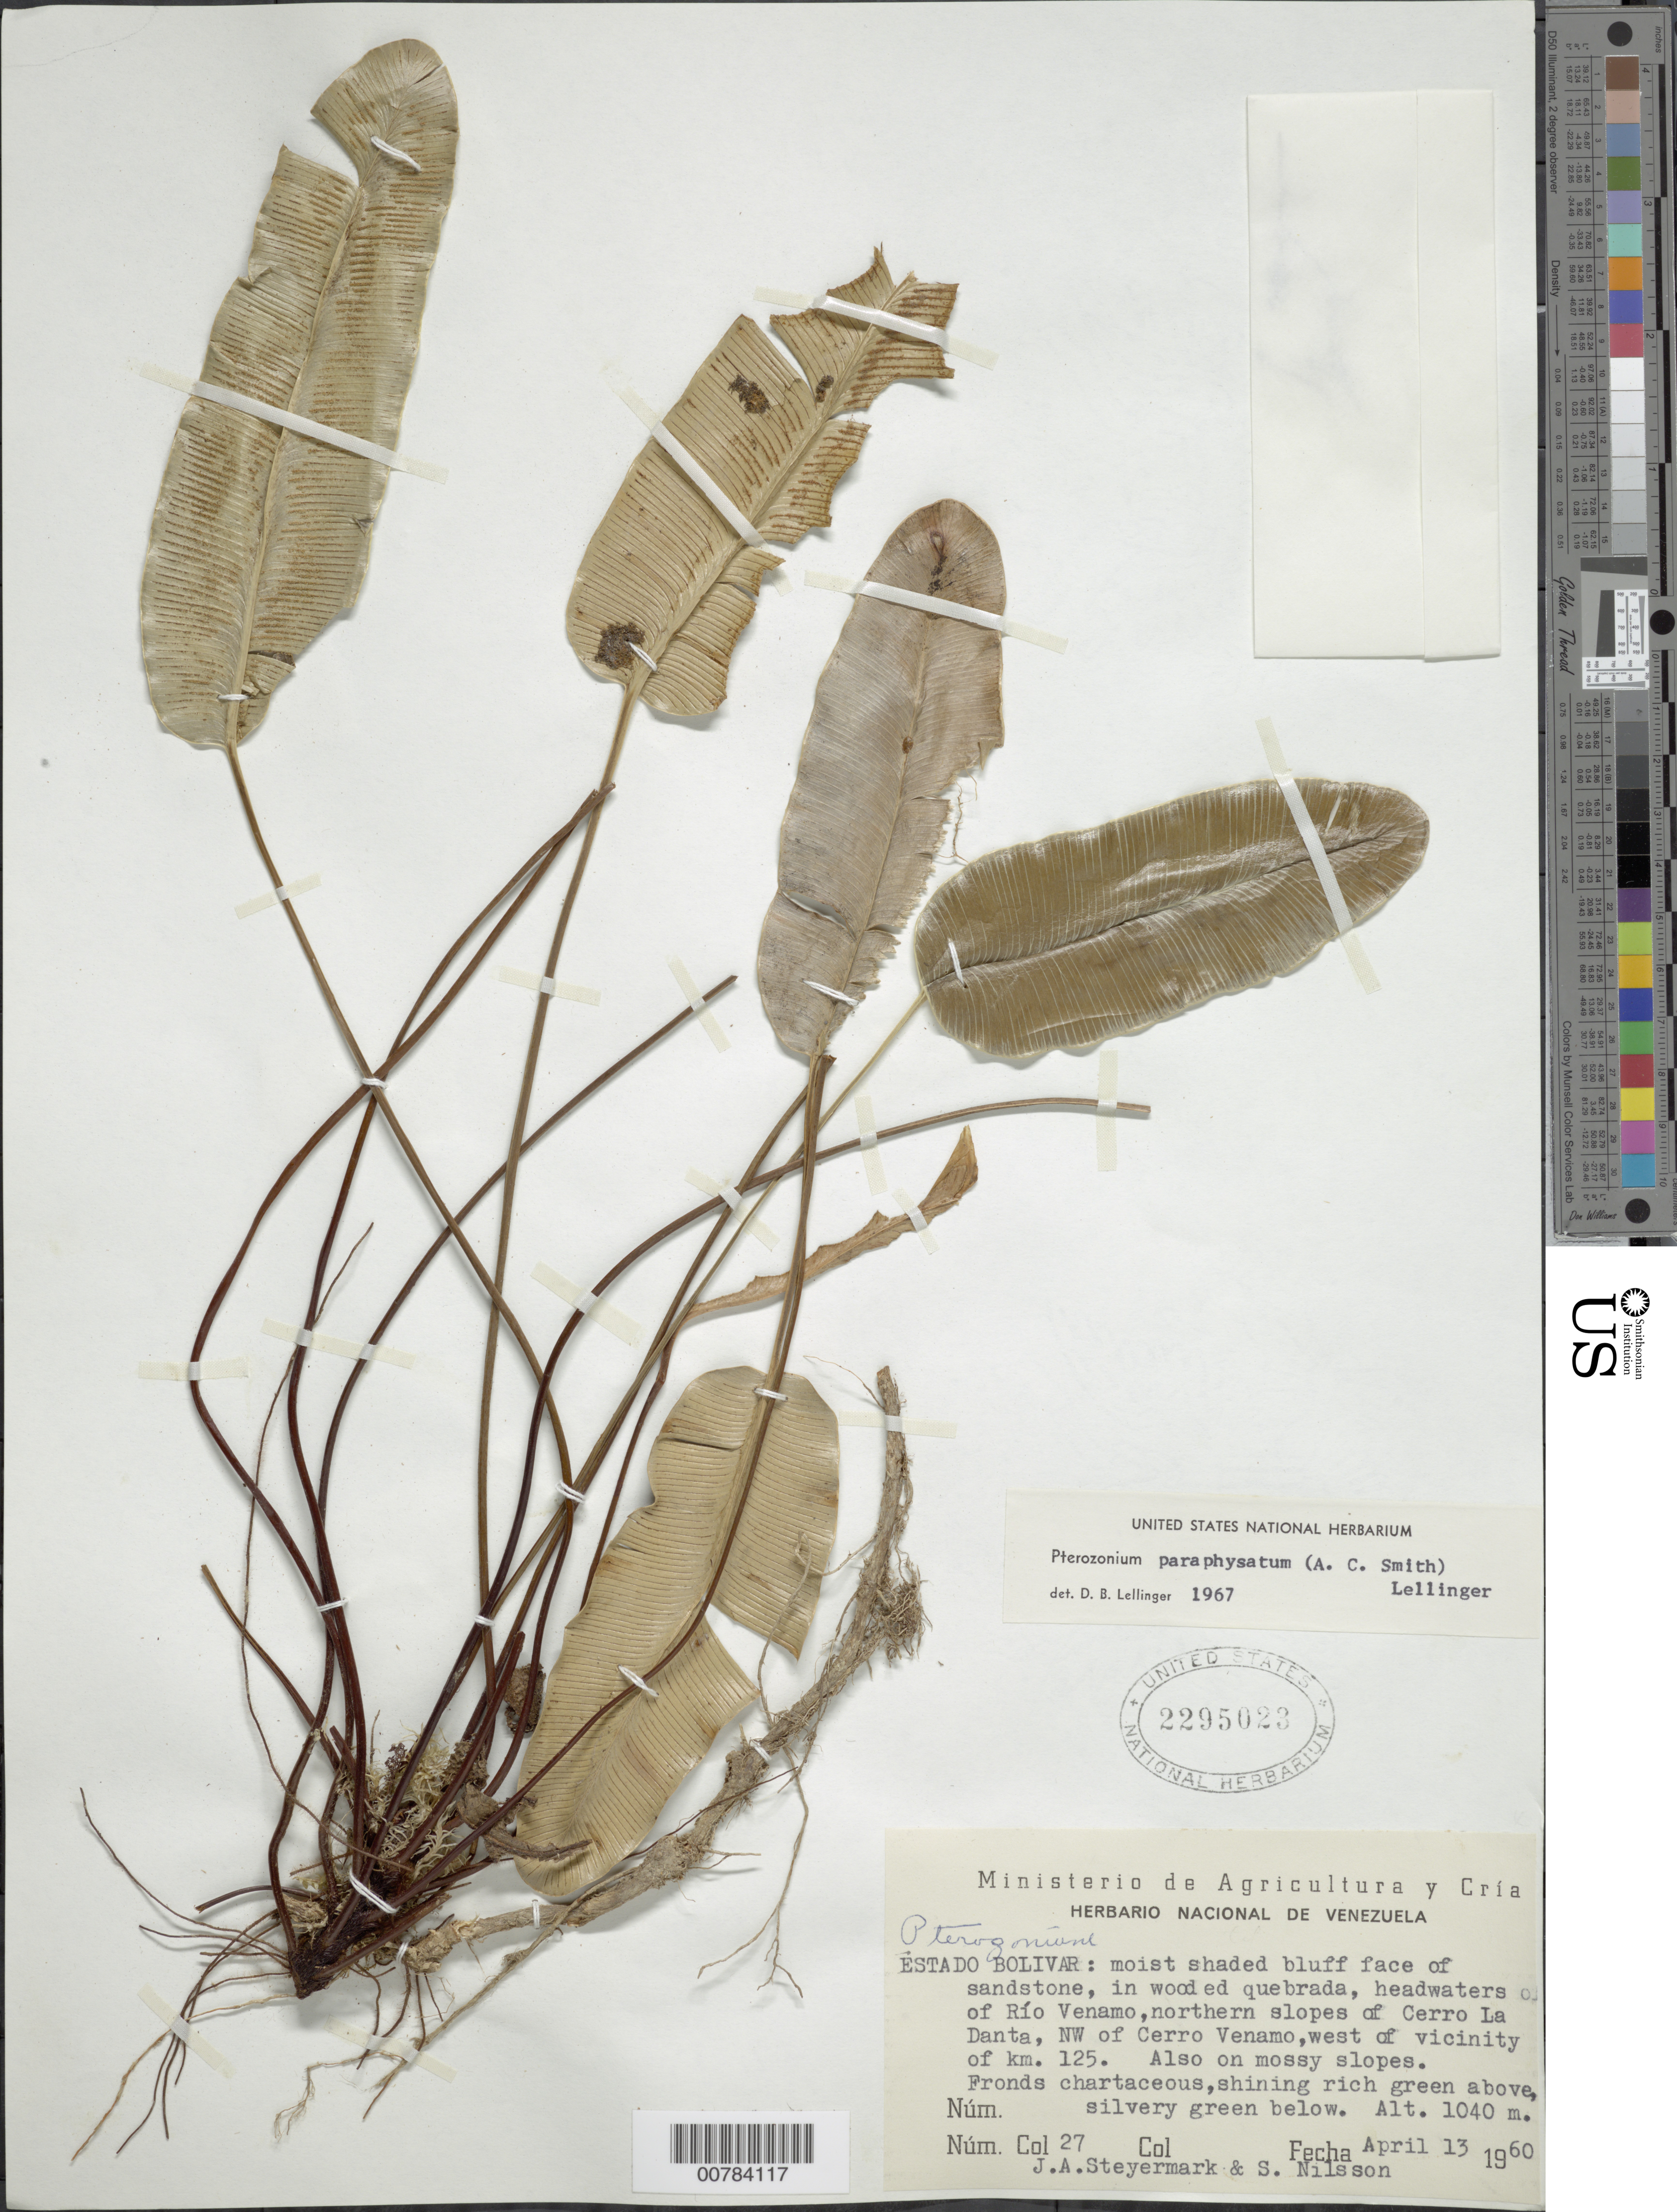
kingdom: Plantae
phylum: Tracheophyta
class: Polypodiopsida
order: Polypodiales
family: Pteridaceae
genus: Pterozonium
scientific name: Pterozonium paraphysatum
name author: (A.C. Sm.) Lellinger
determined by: Lellinger, David B., (BOT), Smithsonian Institution - National Museum of Natural History (UNITED STATES)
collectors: J. Steyermark & S. Nilsson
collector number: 60 27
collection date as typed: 13-Apr-60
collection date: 1960-04-13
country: Venezuela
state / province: Bolívar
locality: Río Venamo headwaters, W of vic of road campamento 125, on northern slopes of Cerro La Danta, NW of cerro Venamo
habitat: Moist shaded bluff face of sandstone, in wooded quebrada, headwaters, mossy slopes,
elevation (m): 1040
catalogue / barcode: US 2295023